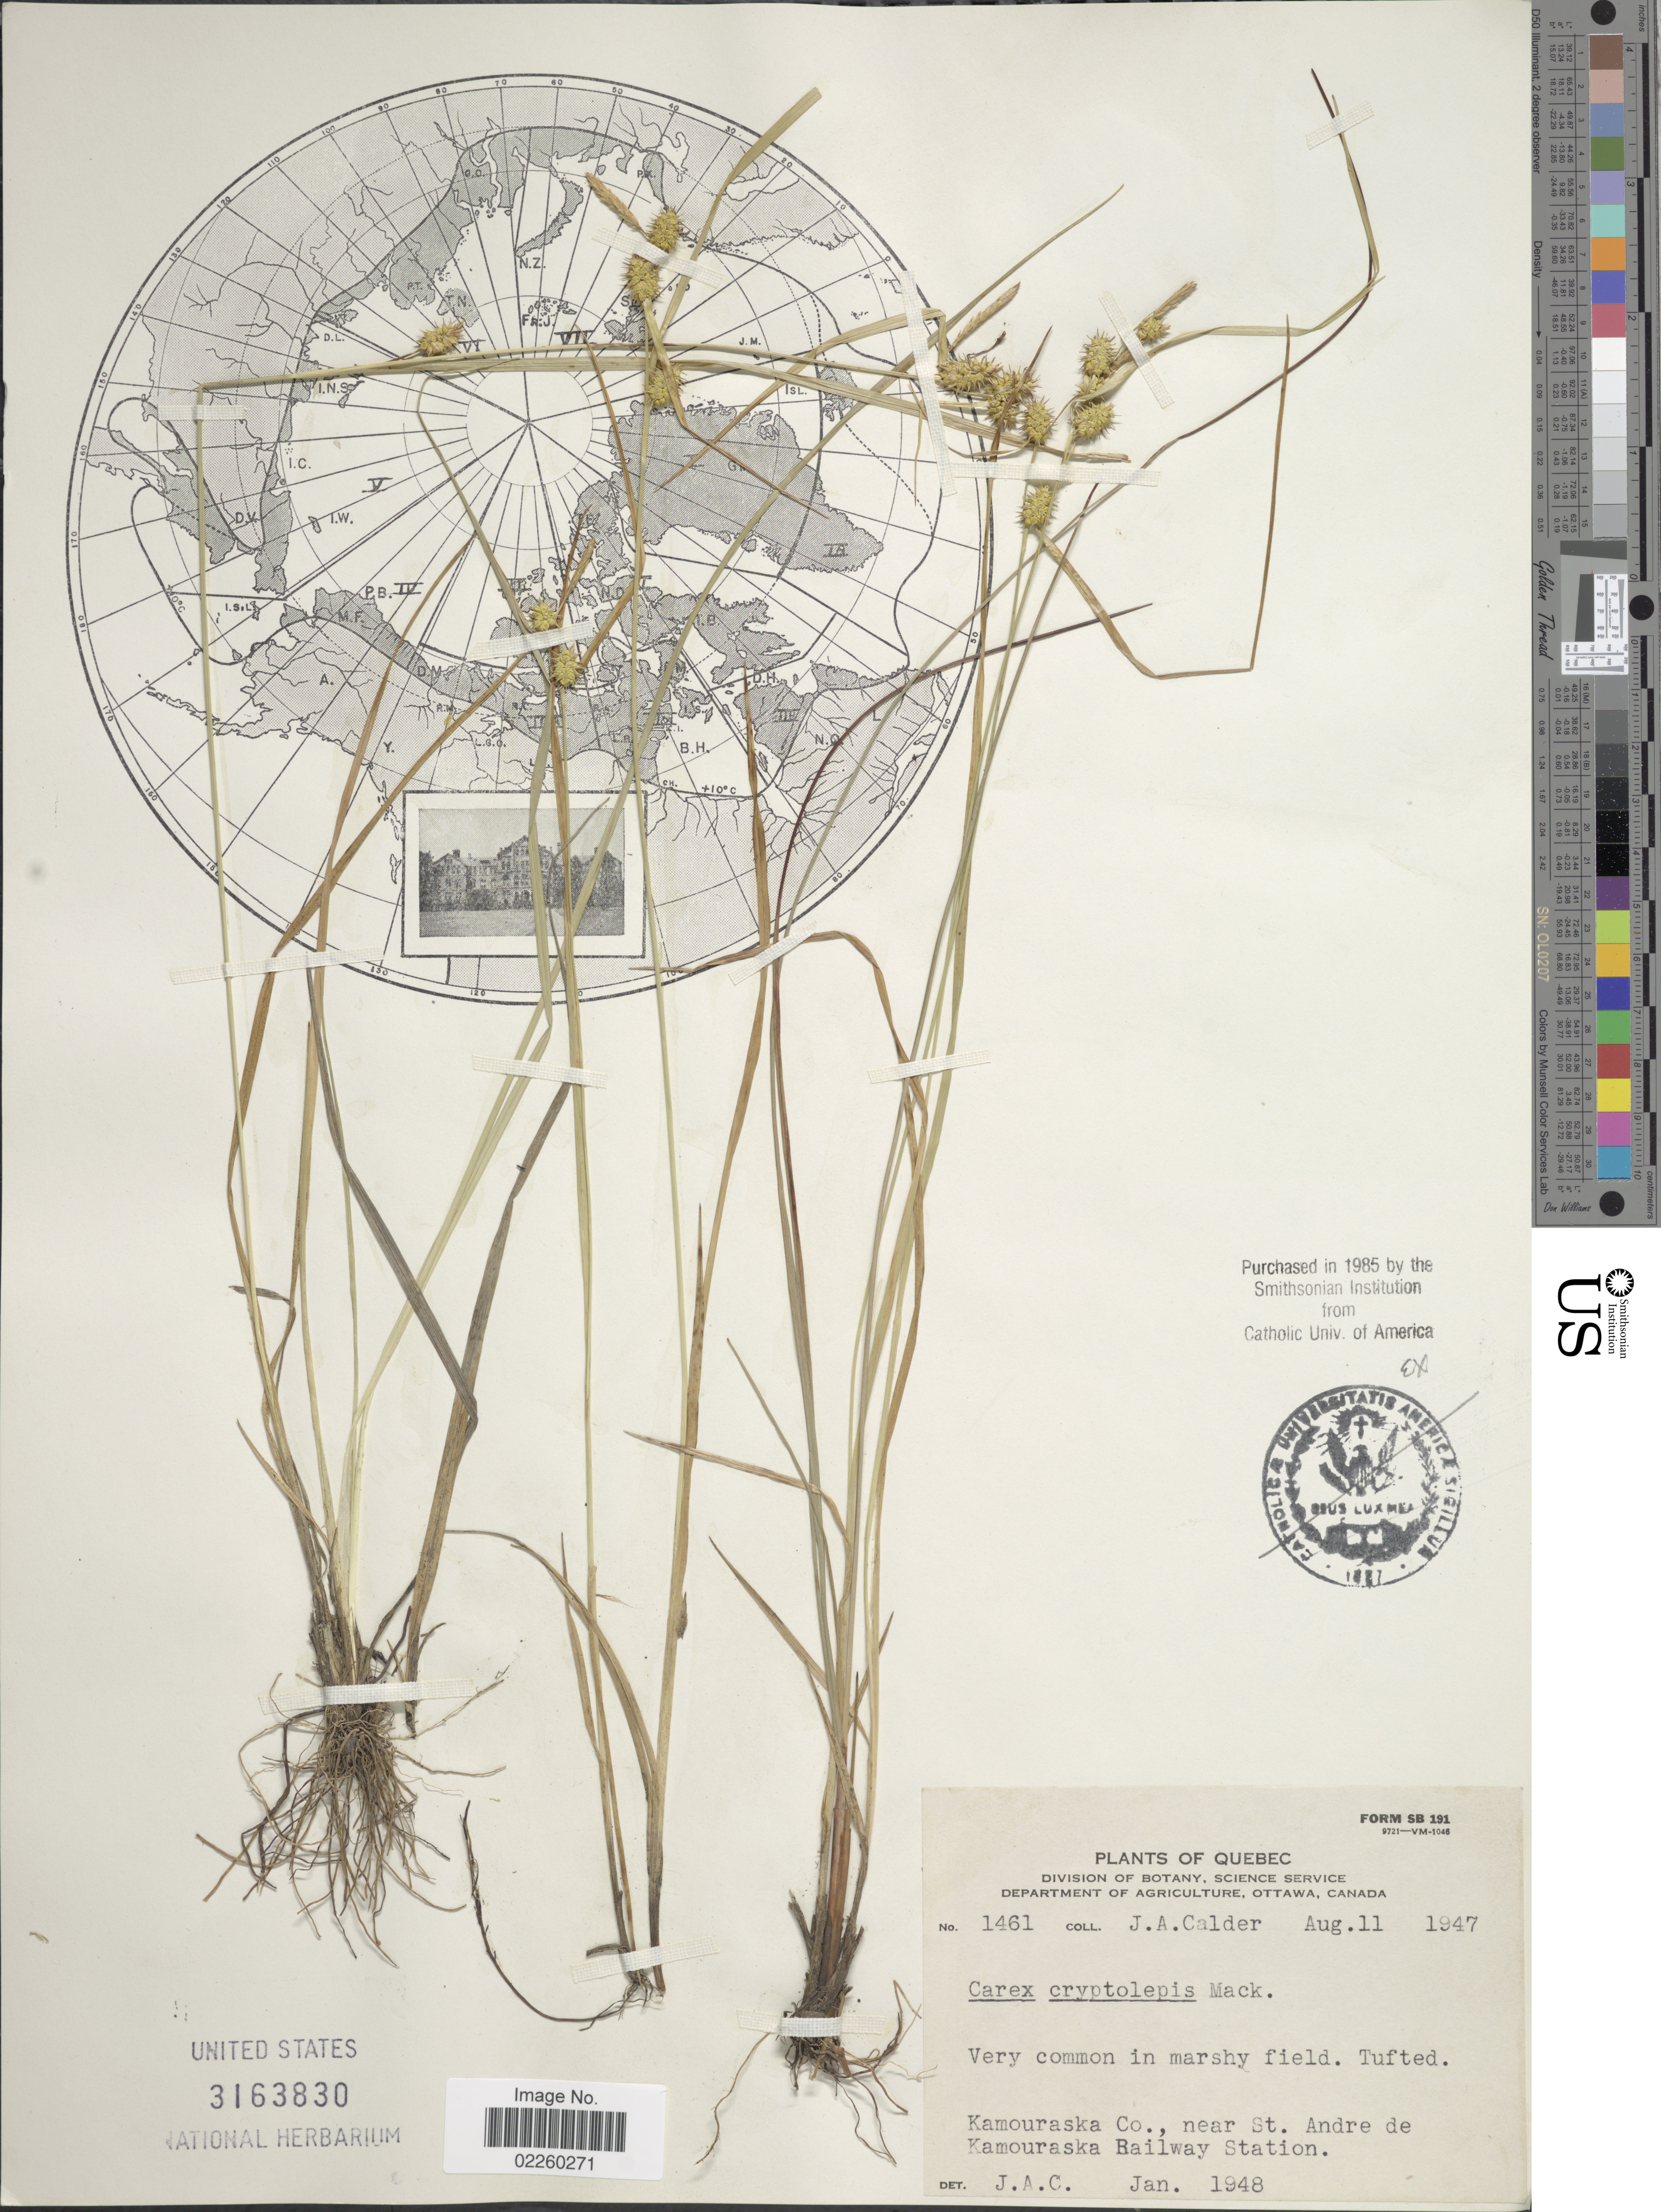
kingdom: Plantae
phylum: Tracheophyta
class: Liliopsida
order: Poales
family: Cyperaceae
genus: Carex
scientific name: Carex cryptolepis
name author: Mack.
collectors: J. A. Calder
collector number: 1461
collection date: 1947-08-11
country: Canada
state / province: Quebec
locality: Kamouraska Co., near St. Andre de Kamouraska Railway Station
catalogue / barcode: US 3163830